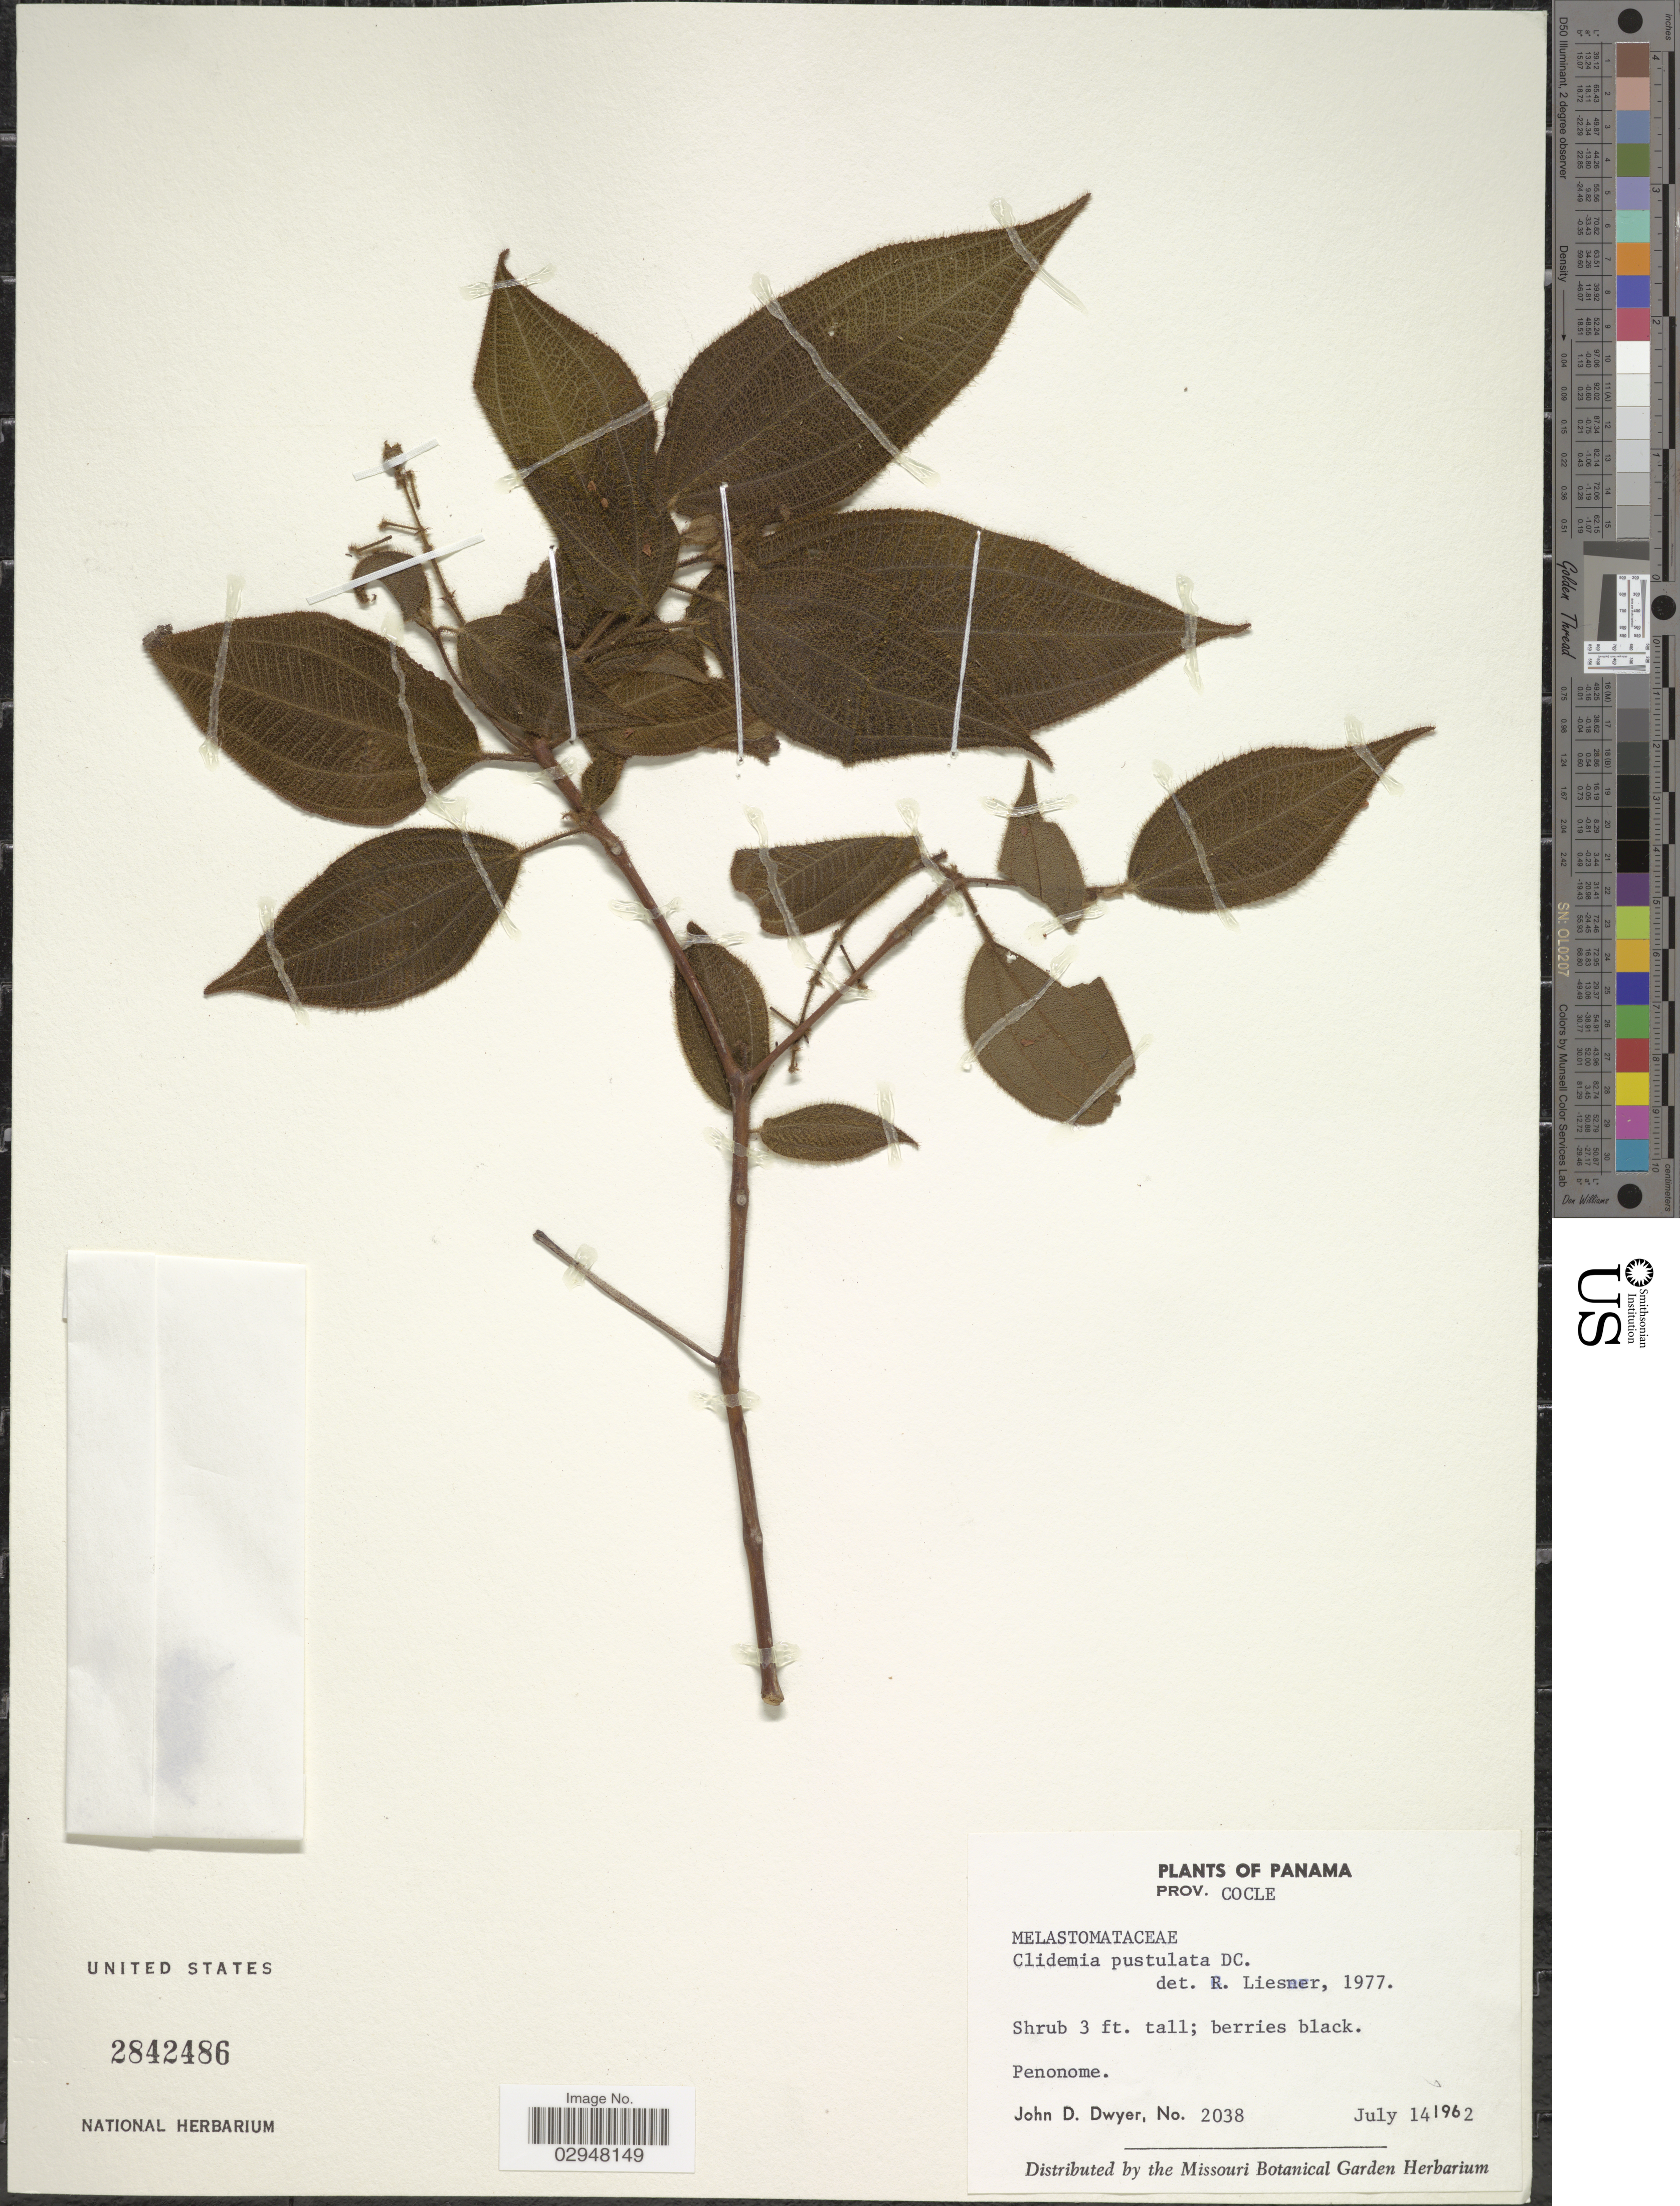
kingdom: Plantae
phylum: Tracheophyta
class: Magnoliopsida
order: Myrtales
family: Melastomataceae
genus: Clidemia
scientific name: Clidemia pustulata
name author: DC.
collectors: J. D. Dwyer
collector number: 2038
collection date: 1962-07-14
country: Panama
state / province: Coclé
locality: Penonome.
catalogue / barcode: US 2842486